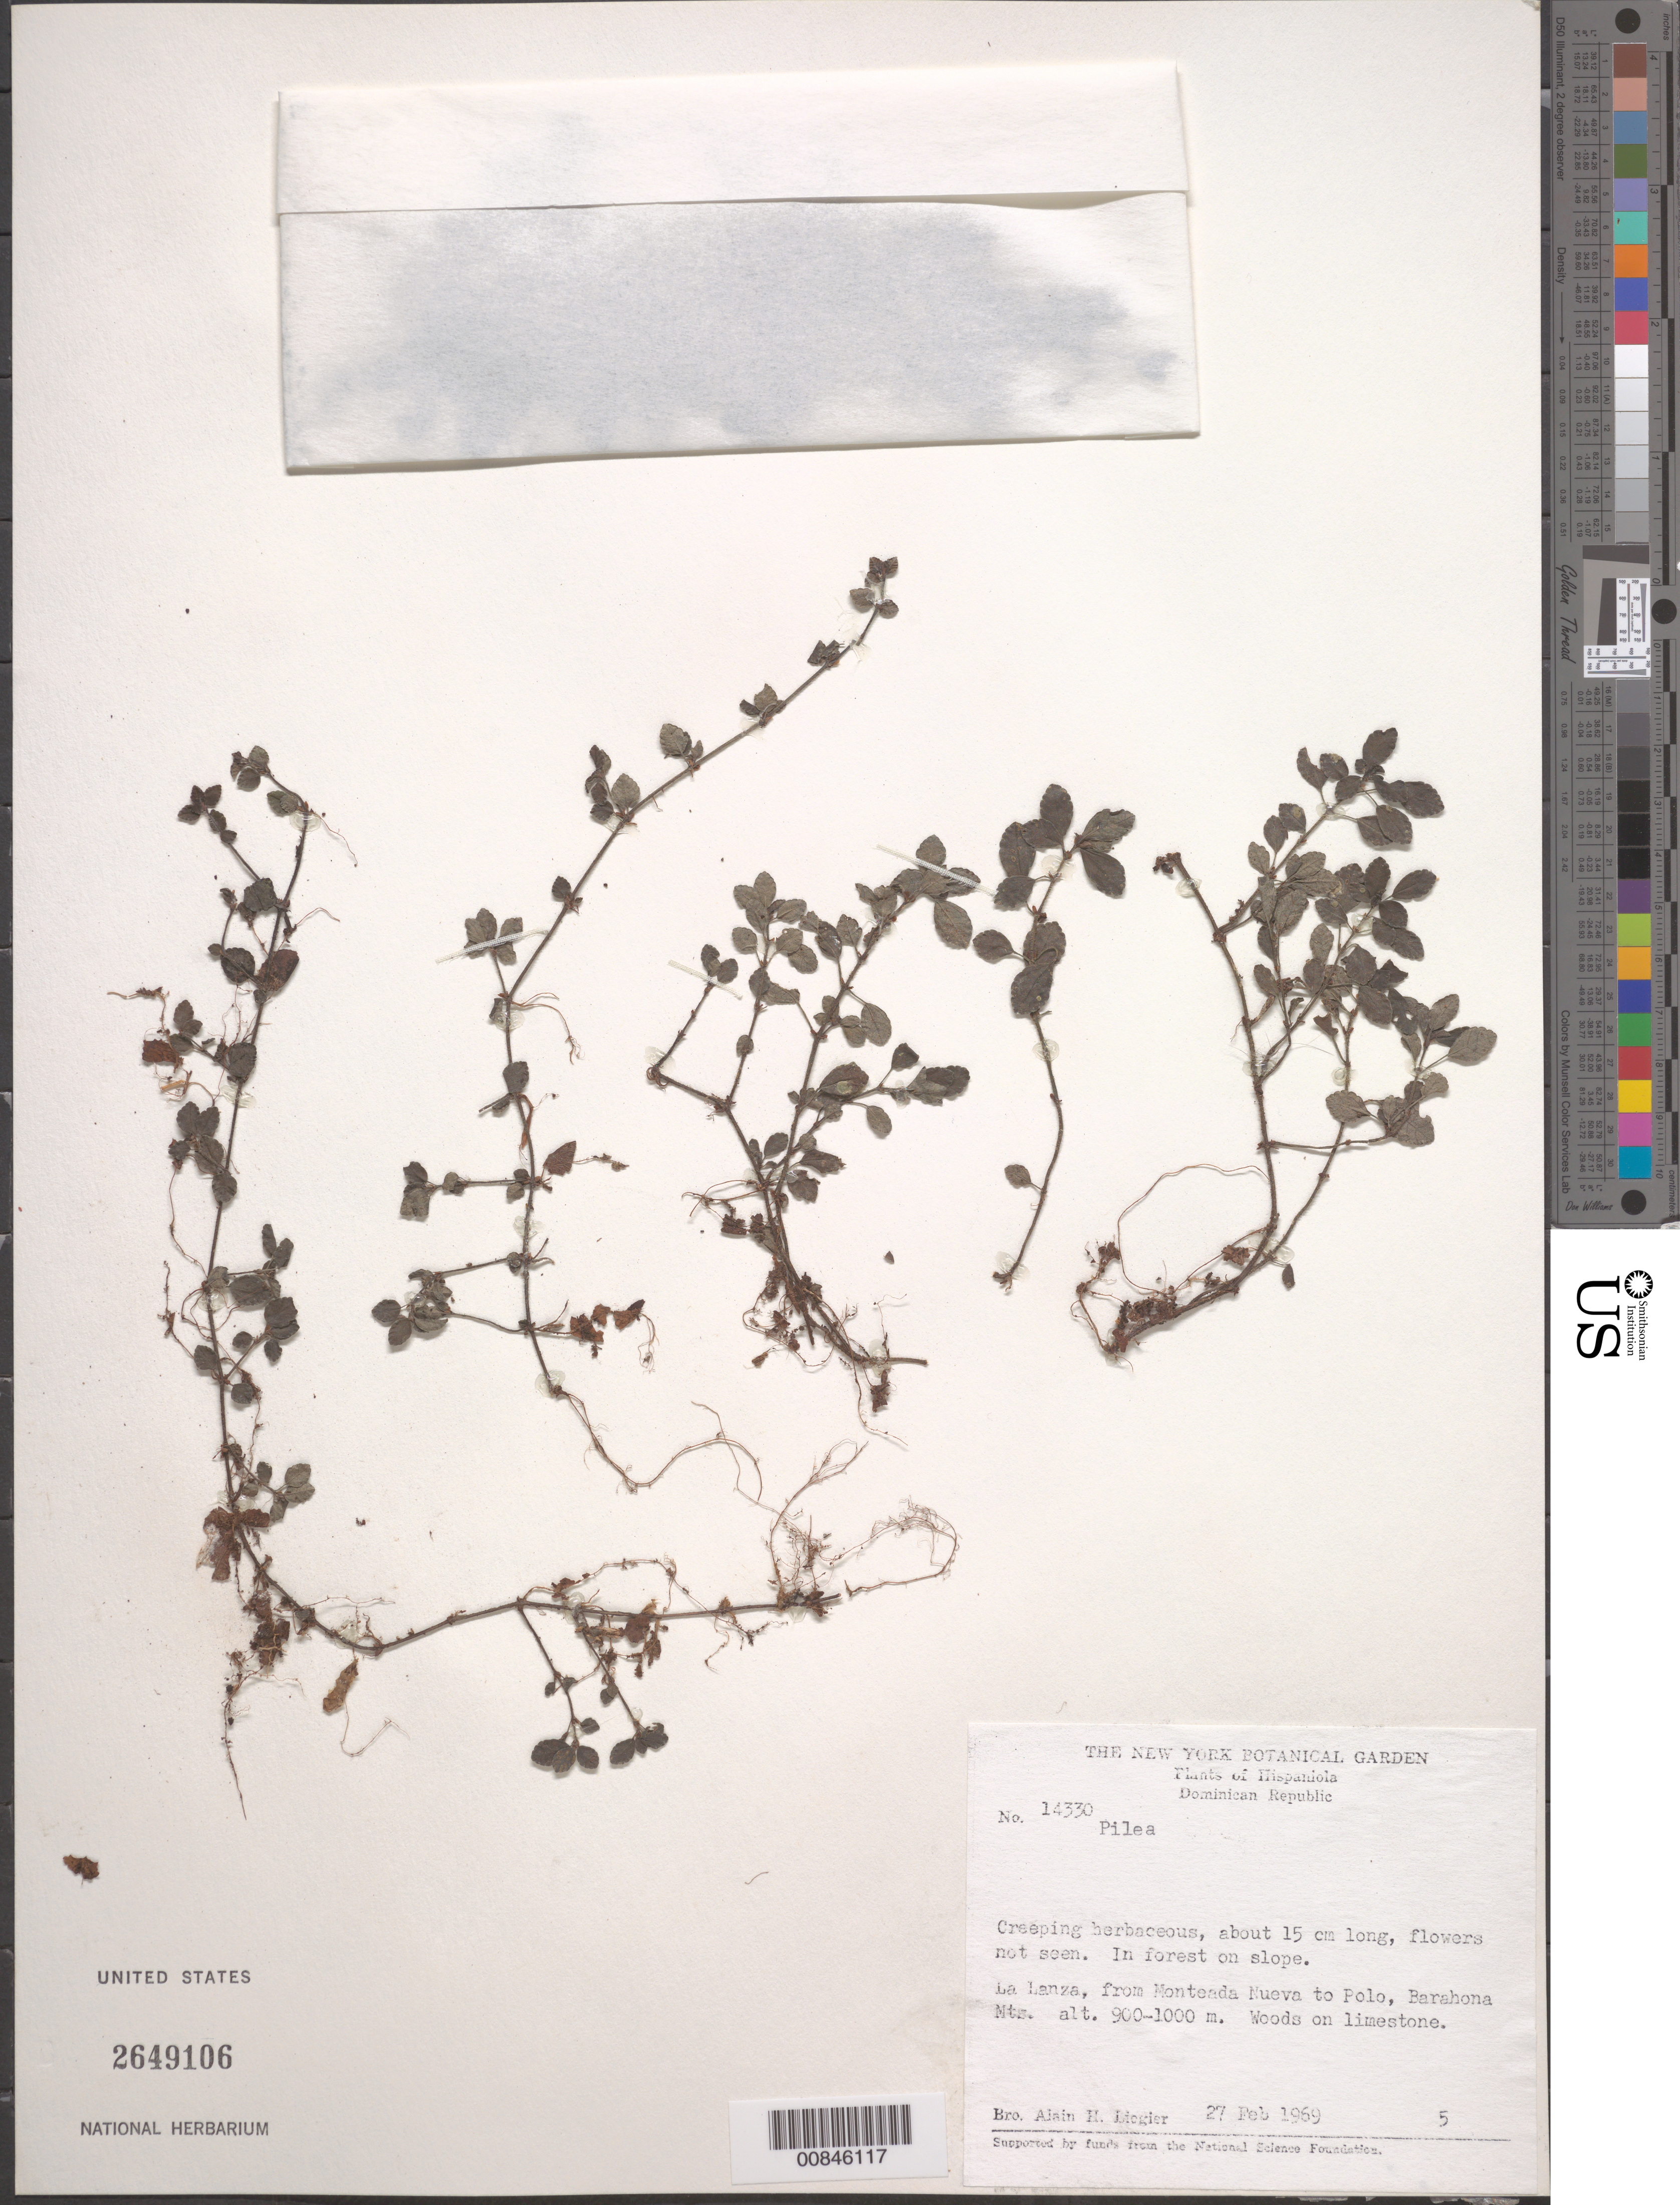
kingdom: Plantae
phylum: Tracheophyta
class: Magnoliopsida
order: Rosales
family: Urticaceae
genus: Pilea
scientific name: Pilea sp.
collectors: A. H. Liogier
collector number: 14330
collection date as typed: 27 Feb 1969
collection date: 1969-02-27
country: Dominican Republic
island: Hispaniola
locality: La Lanza, from Monteada Nueva to Polo, Barahona Mts.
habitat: In forest on slope. Woods on limestone.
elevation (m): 900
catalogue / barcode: US 2649106